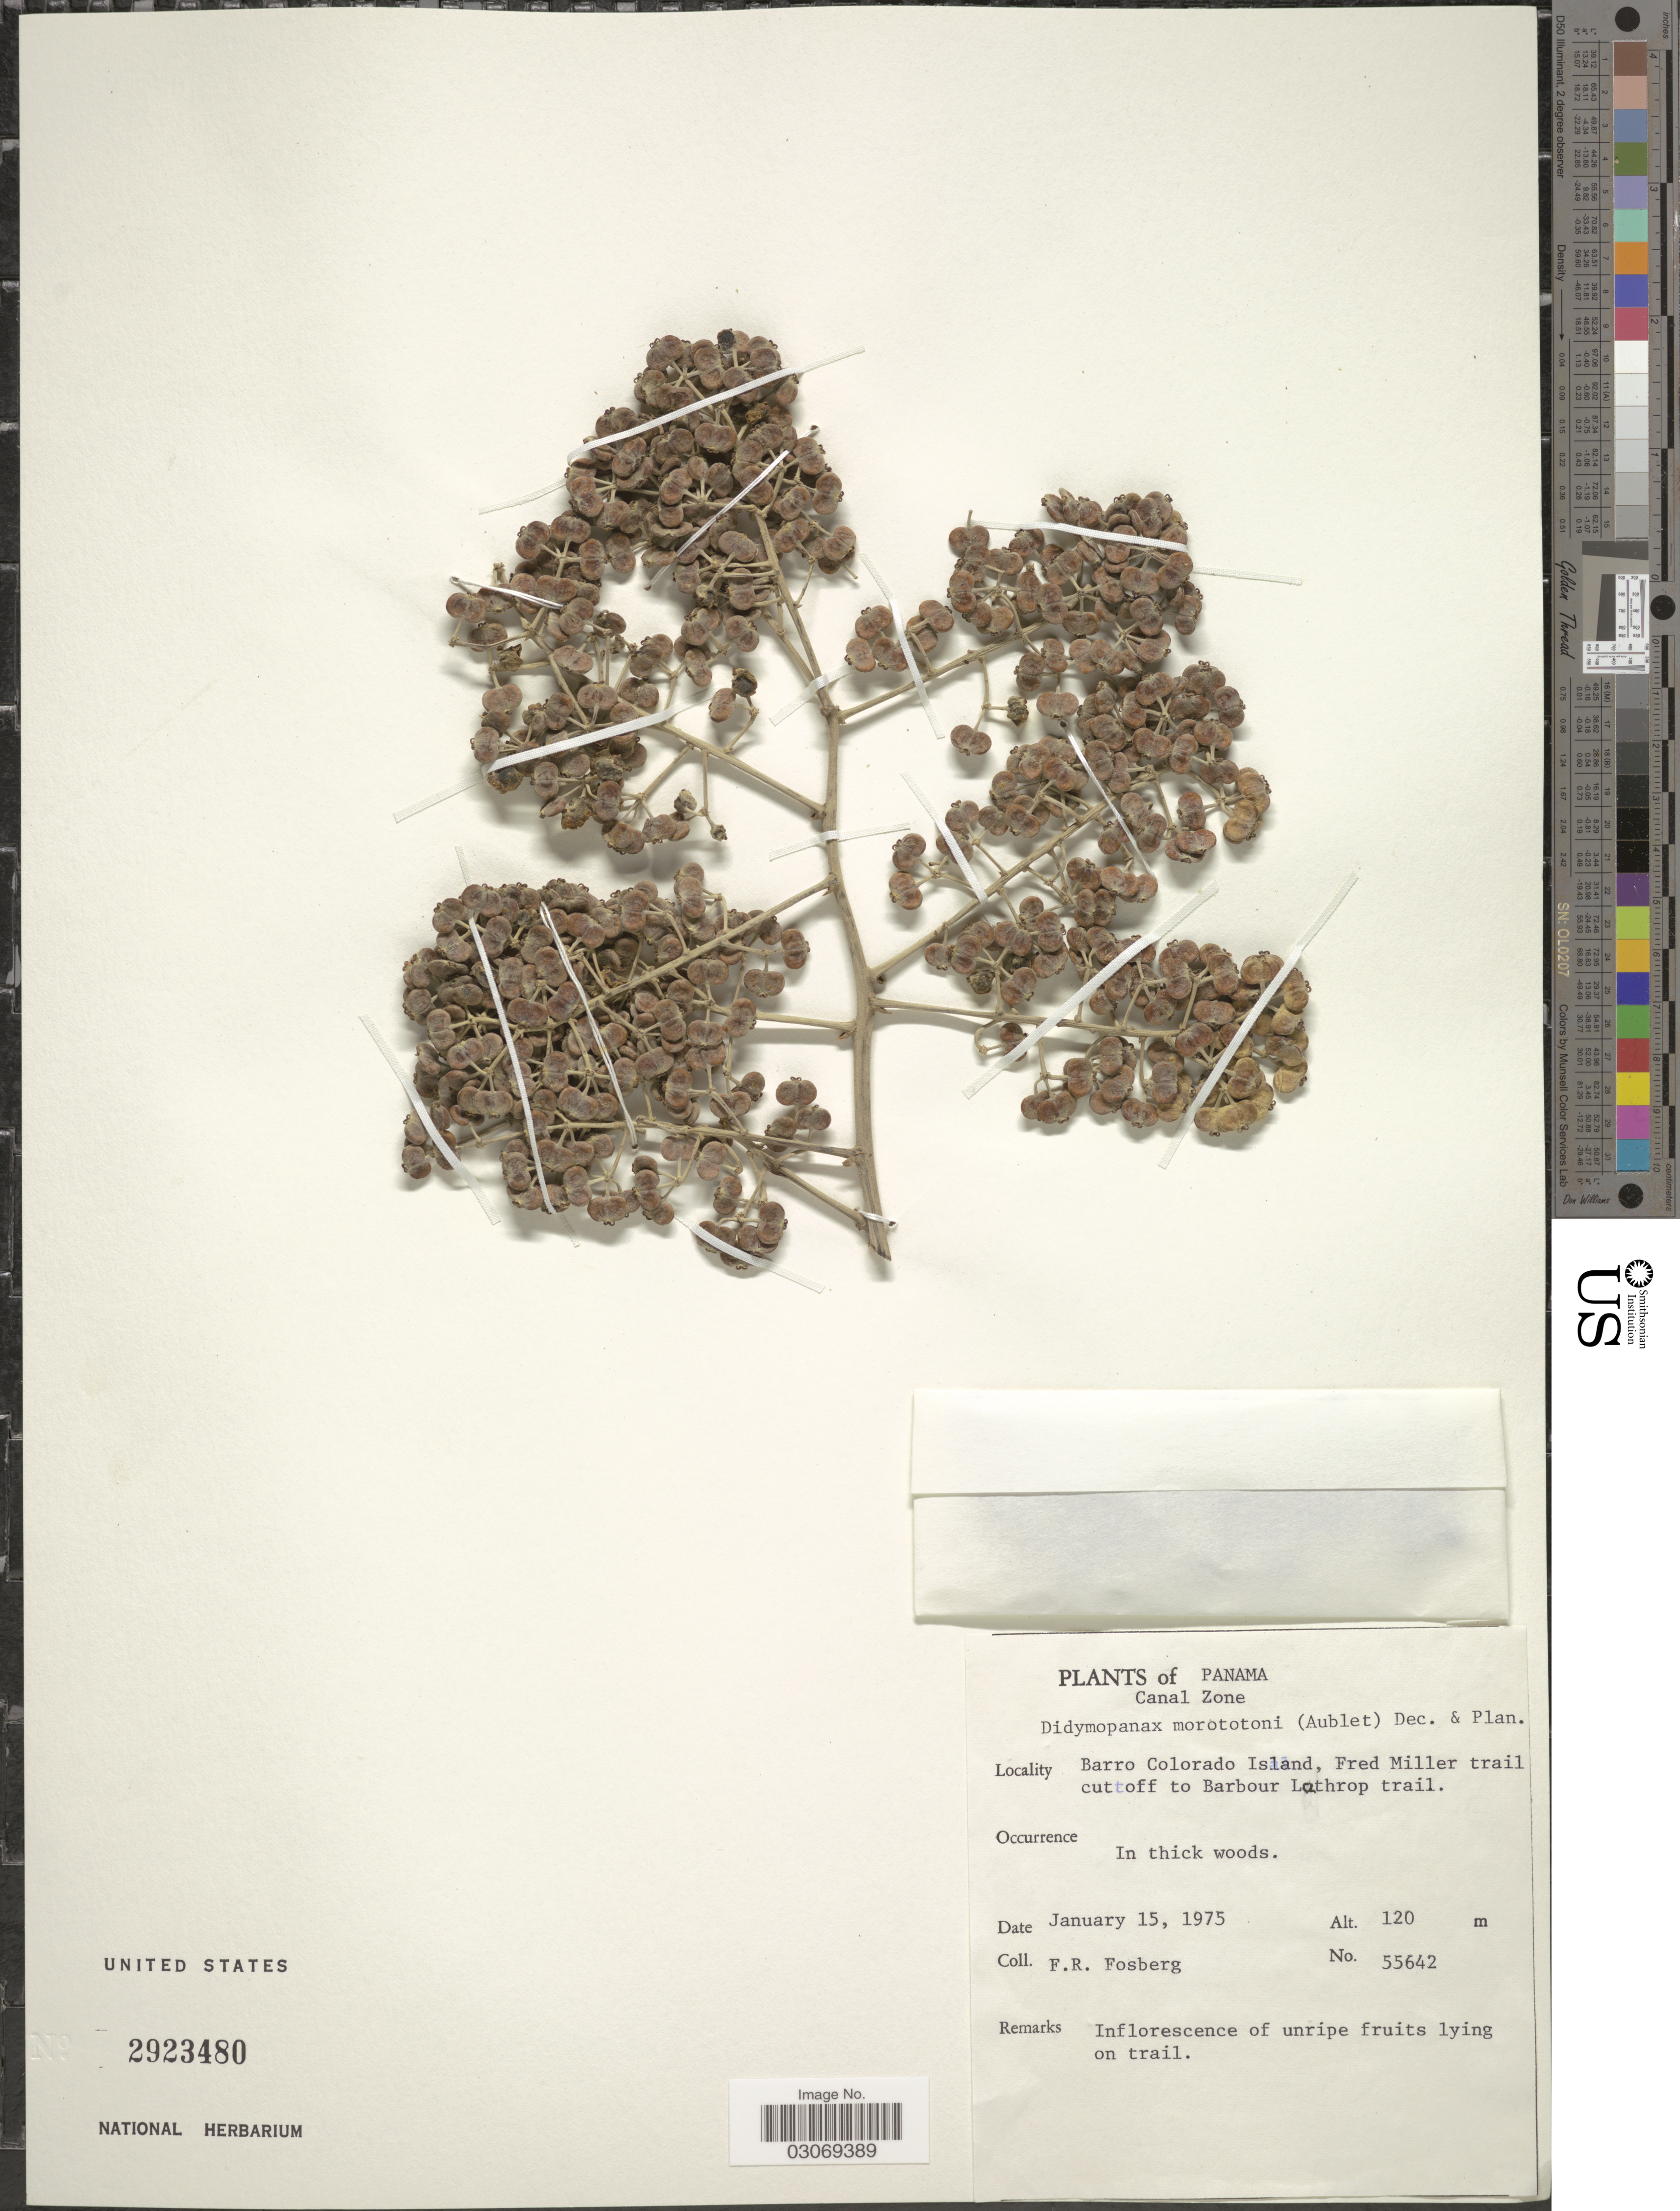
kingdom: Plantae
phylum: Tracheophyta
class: Magnoliopsida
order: Apiales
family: Araliaceae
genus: Schefflera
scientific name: Schefflera morototoni (Aubl.) Maguire, Steyerm. & Frodin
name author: (Aubl.) Maguire et al.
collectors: F. R. Fosberg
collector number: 55642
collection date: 1975-01-15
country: Panama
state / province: Panamá Oeste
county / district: Canal Zone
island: Barro Colorado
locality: Canal Zone. Barro Colorado Island, Fred Miller trail cuttoff to Barbour Lathrop trail.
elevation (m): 120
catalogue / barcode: US 2923480